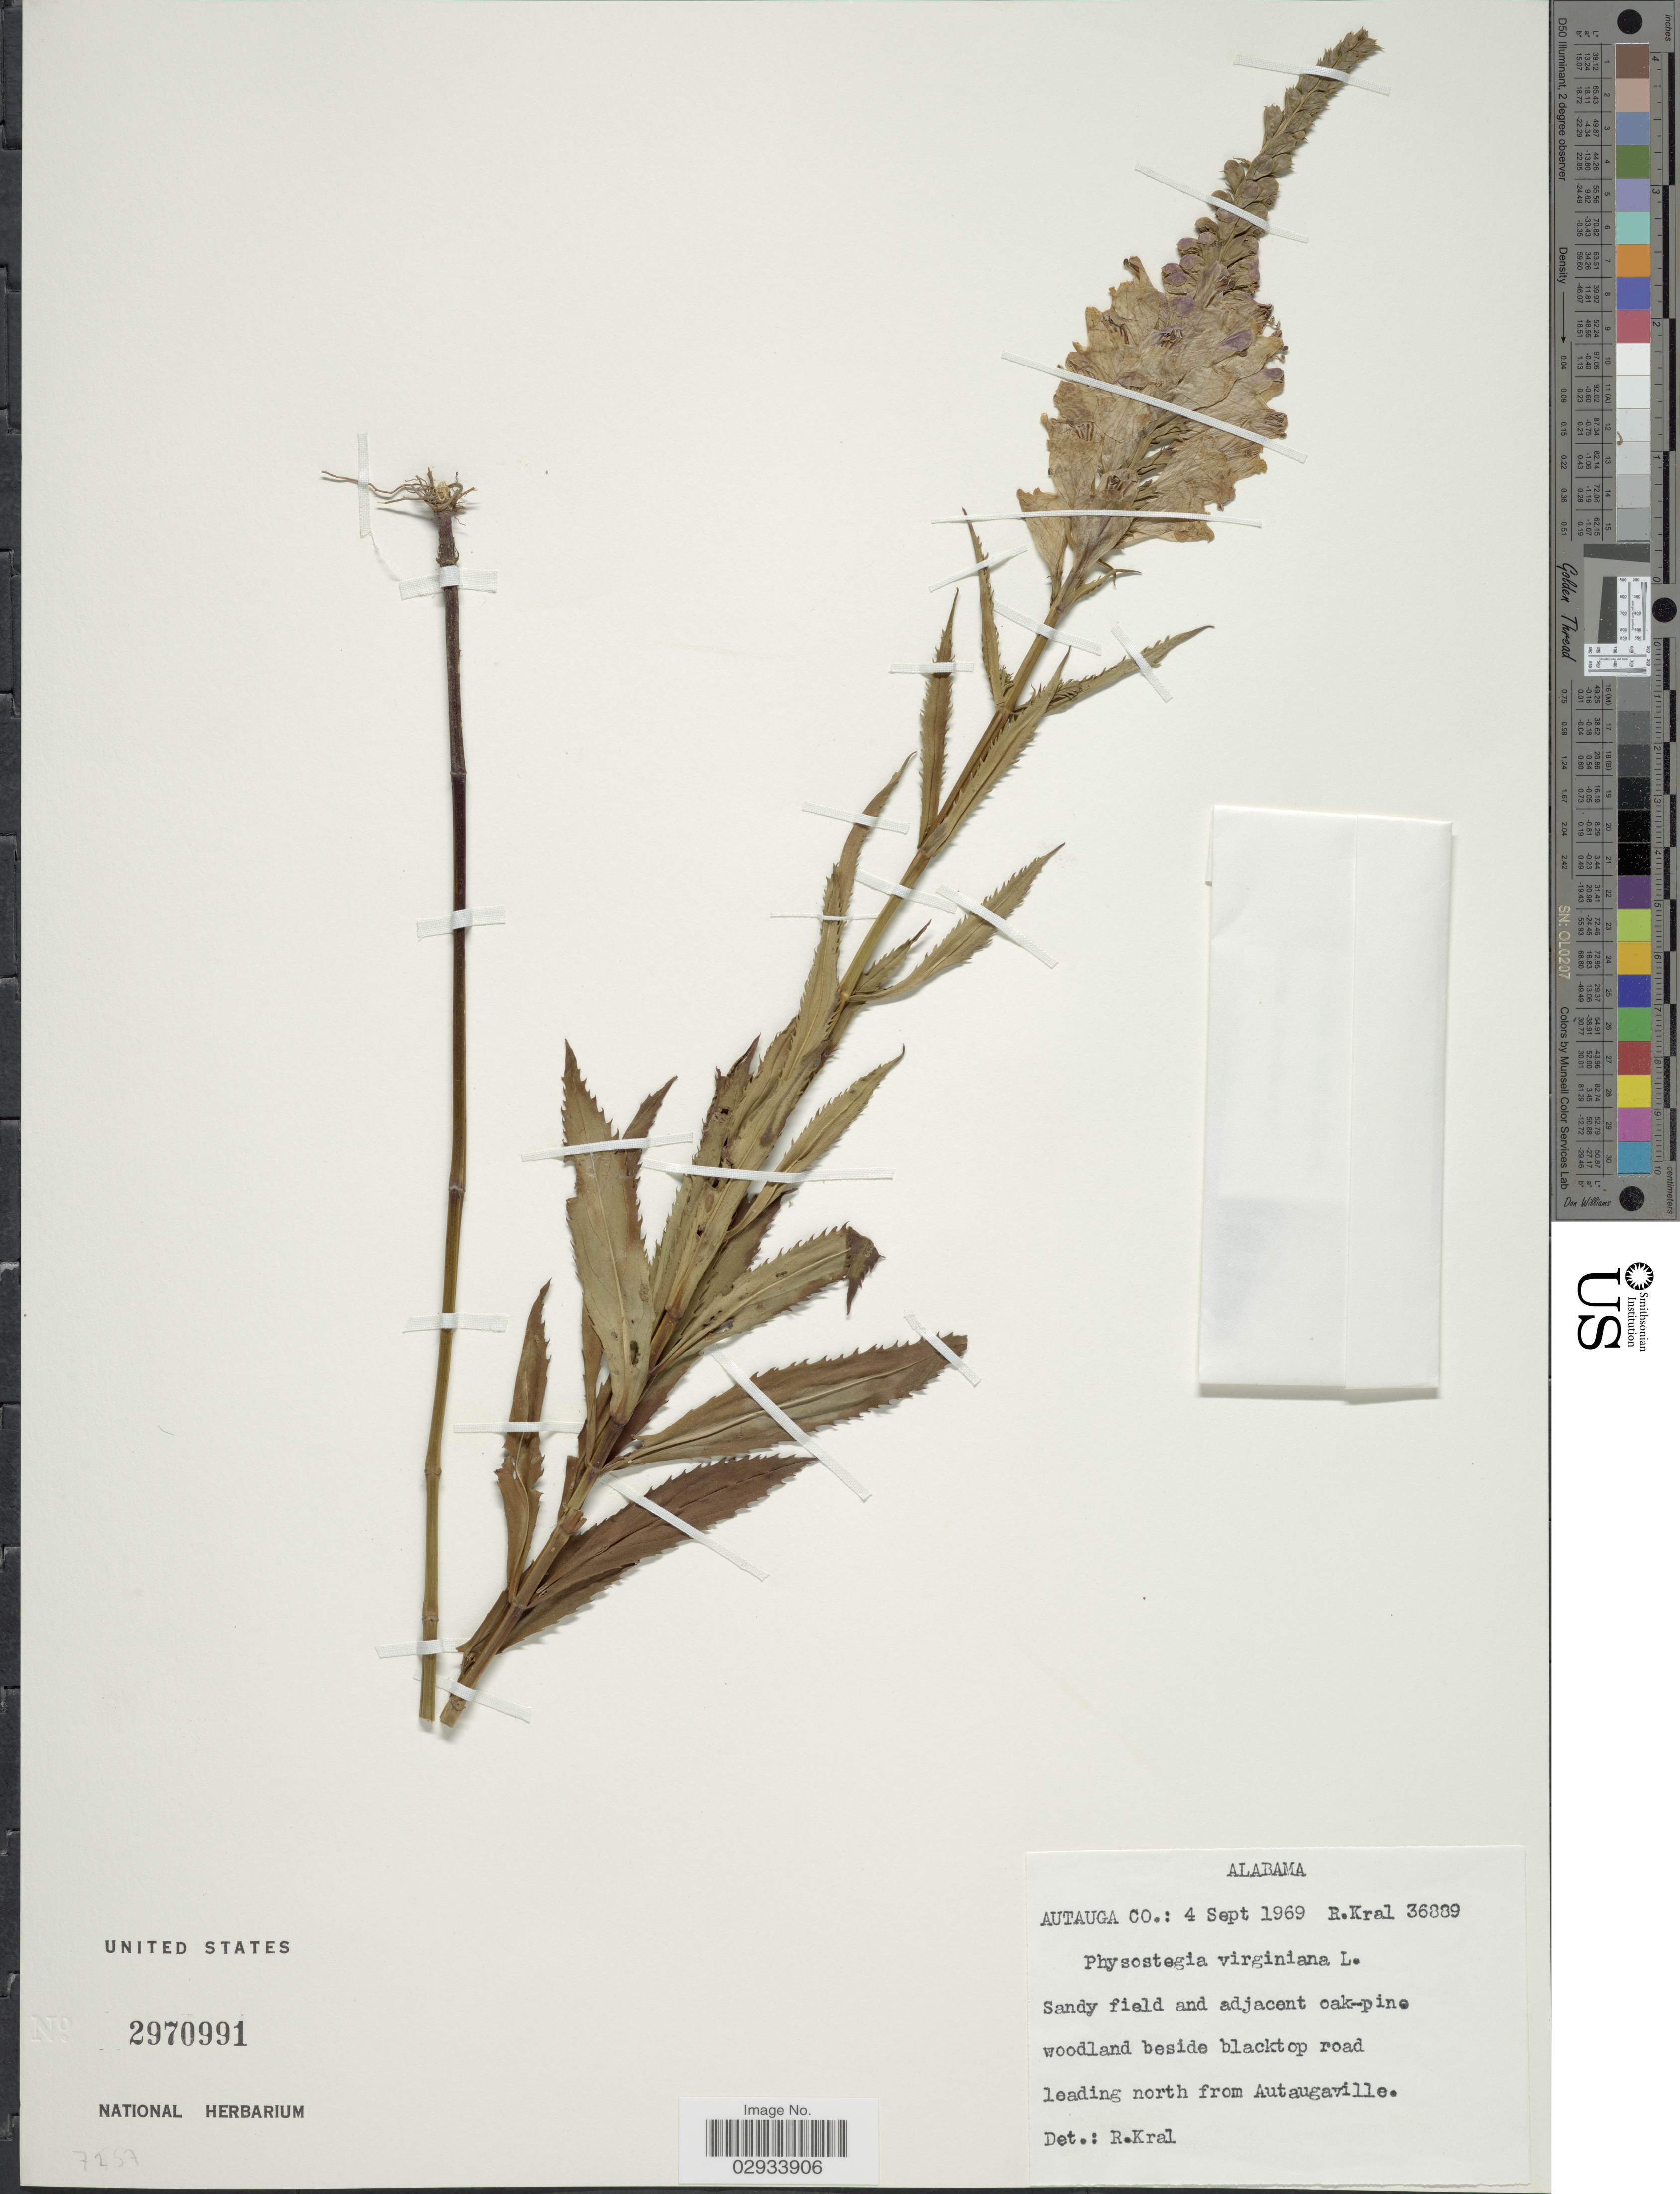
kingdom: Plantae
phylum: Tracheophyta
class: Magnoliopsida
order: Lamiales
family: Lamiaceae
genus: Physostegia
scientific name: Physostegia virginiana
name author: (L.) Benth.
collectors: R. Kral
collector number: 36889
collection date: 1969-09-04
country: United States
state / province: Alabama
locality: Autauga Co., woodland beside blacktop road leading north from Autaugaville.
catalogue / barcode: US 2970991